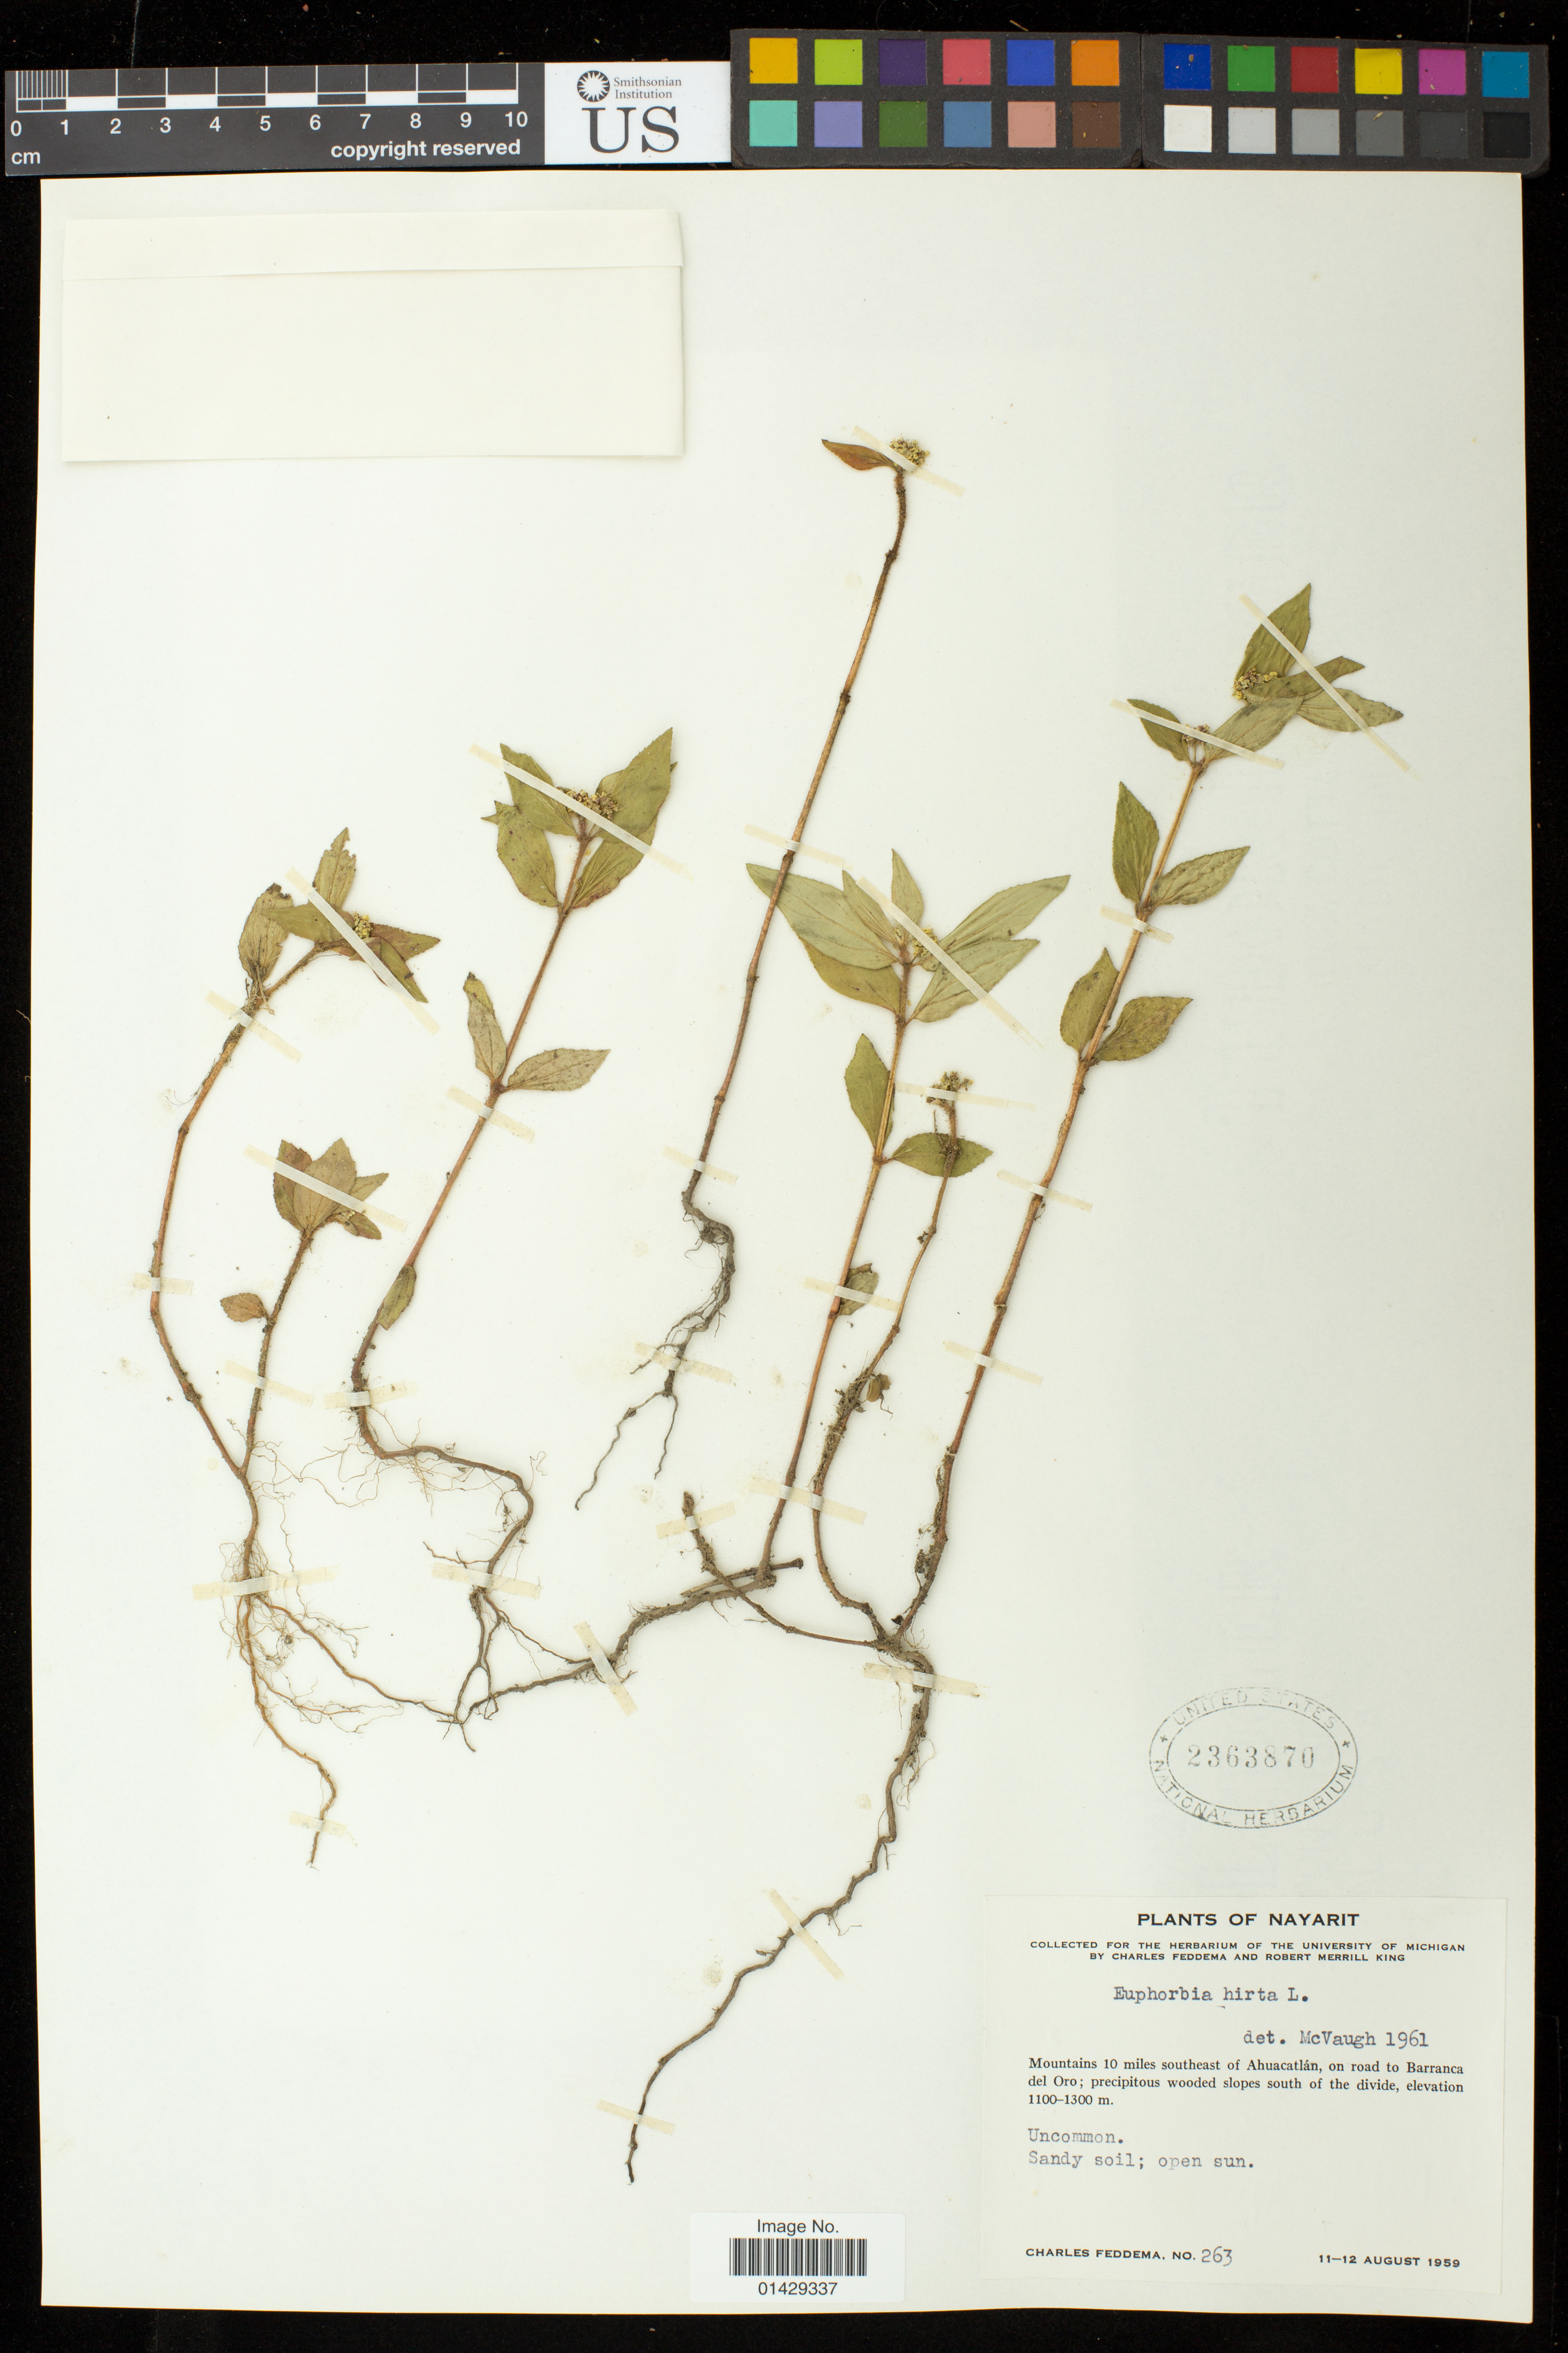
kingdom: Plantae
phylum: Tracheophyta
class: Magnoliopsida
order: Malpighiales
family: Euphorbiaceae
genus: Euphorbia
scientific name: Euphorbia hirta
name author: L.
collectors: C. Feddema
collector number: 263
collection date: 1959-08-11/1959-08-12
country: Mexico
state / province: Nayarit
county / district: Ahuacatlán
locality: Mountains 10 miles southeast of Ahuacatlán, on road to Barranca del Oro; precipitous wooded slopes south of the divide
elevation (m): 1100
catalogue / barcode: US 2363870